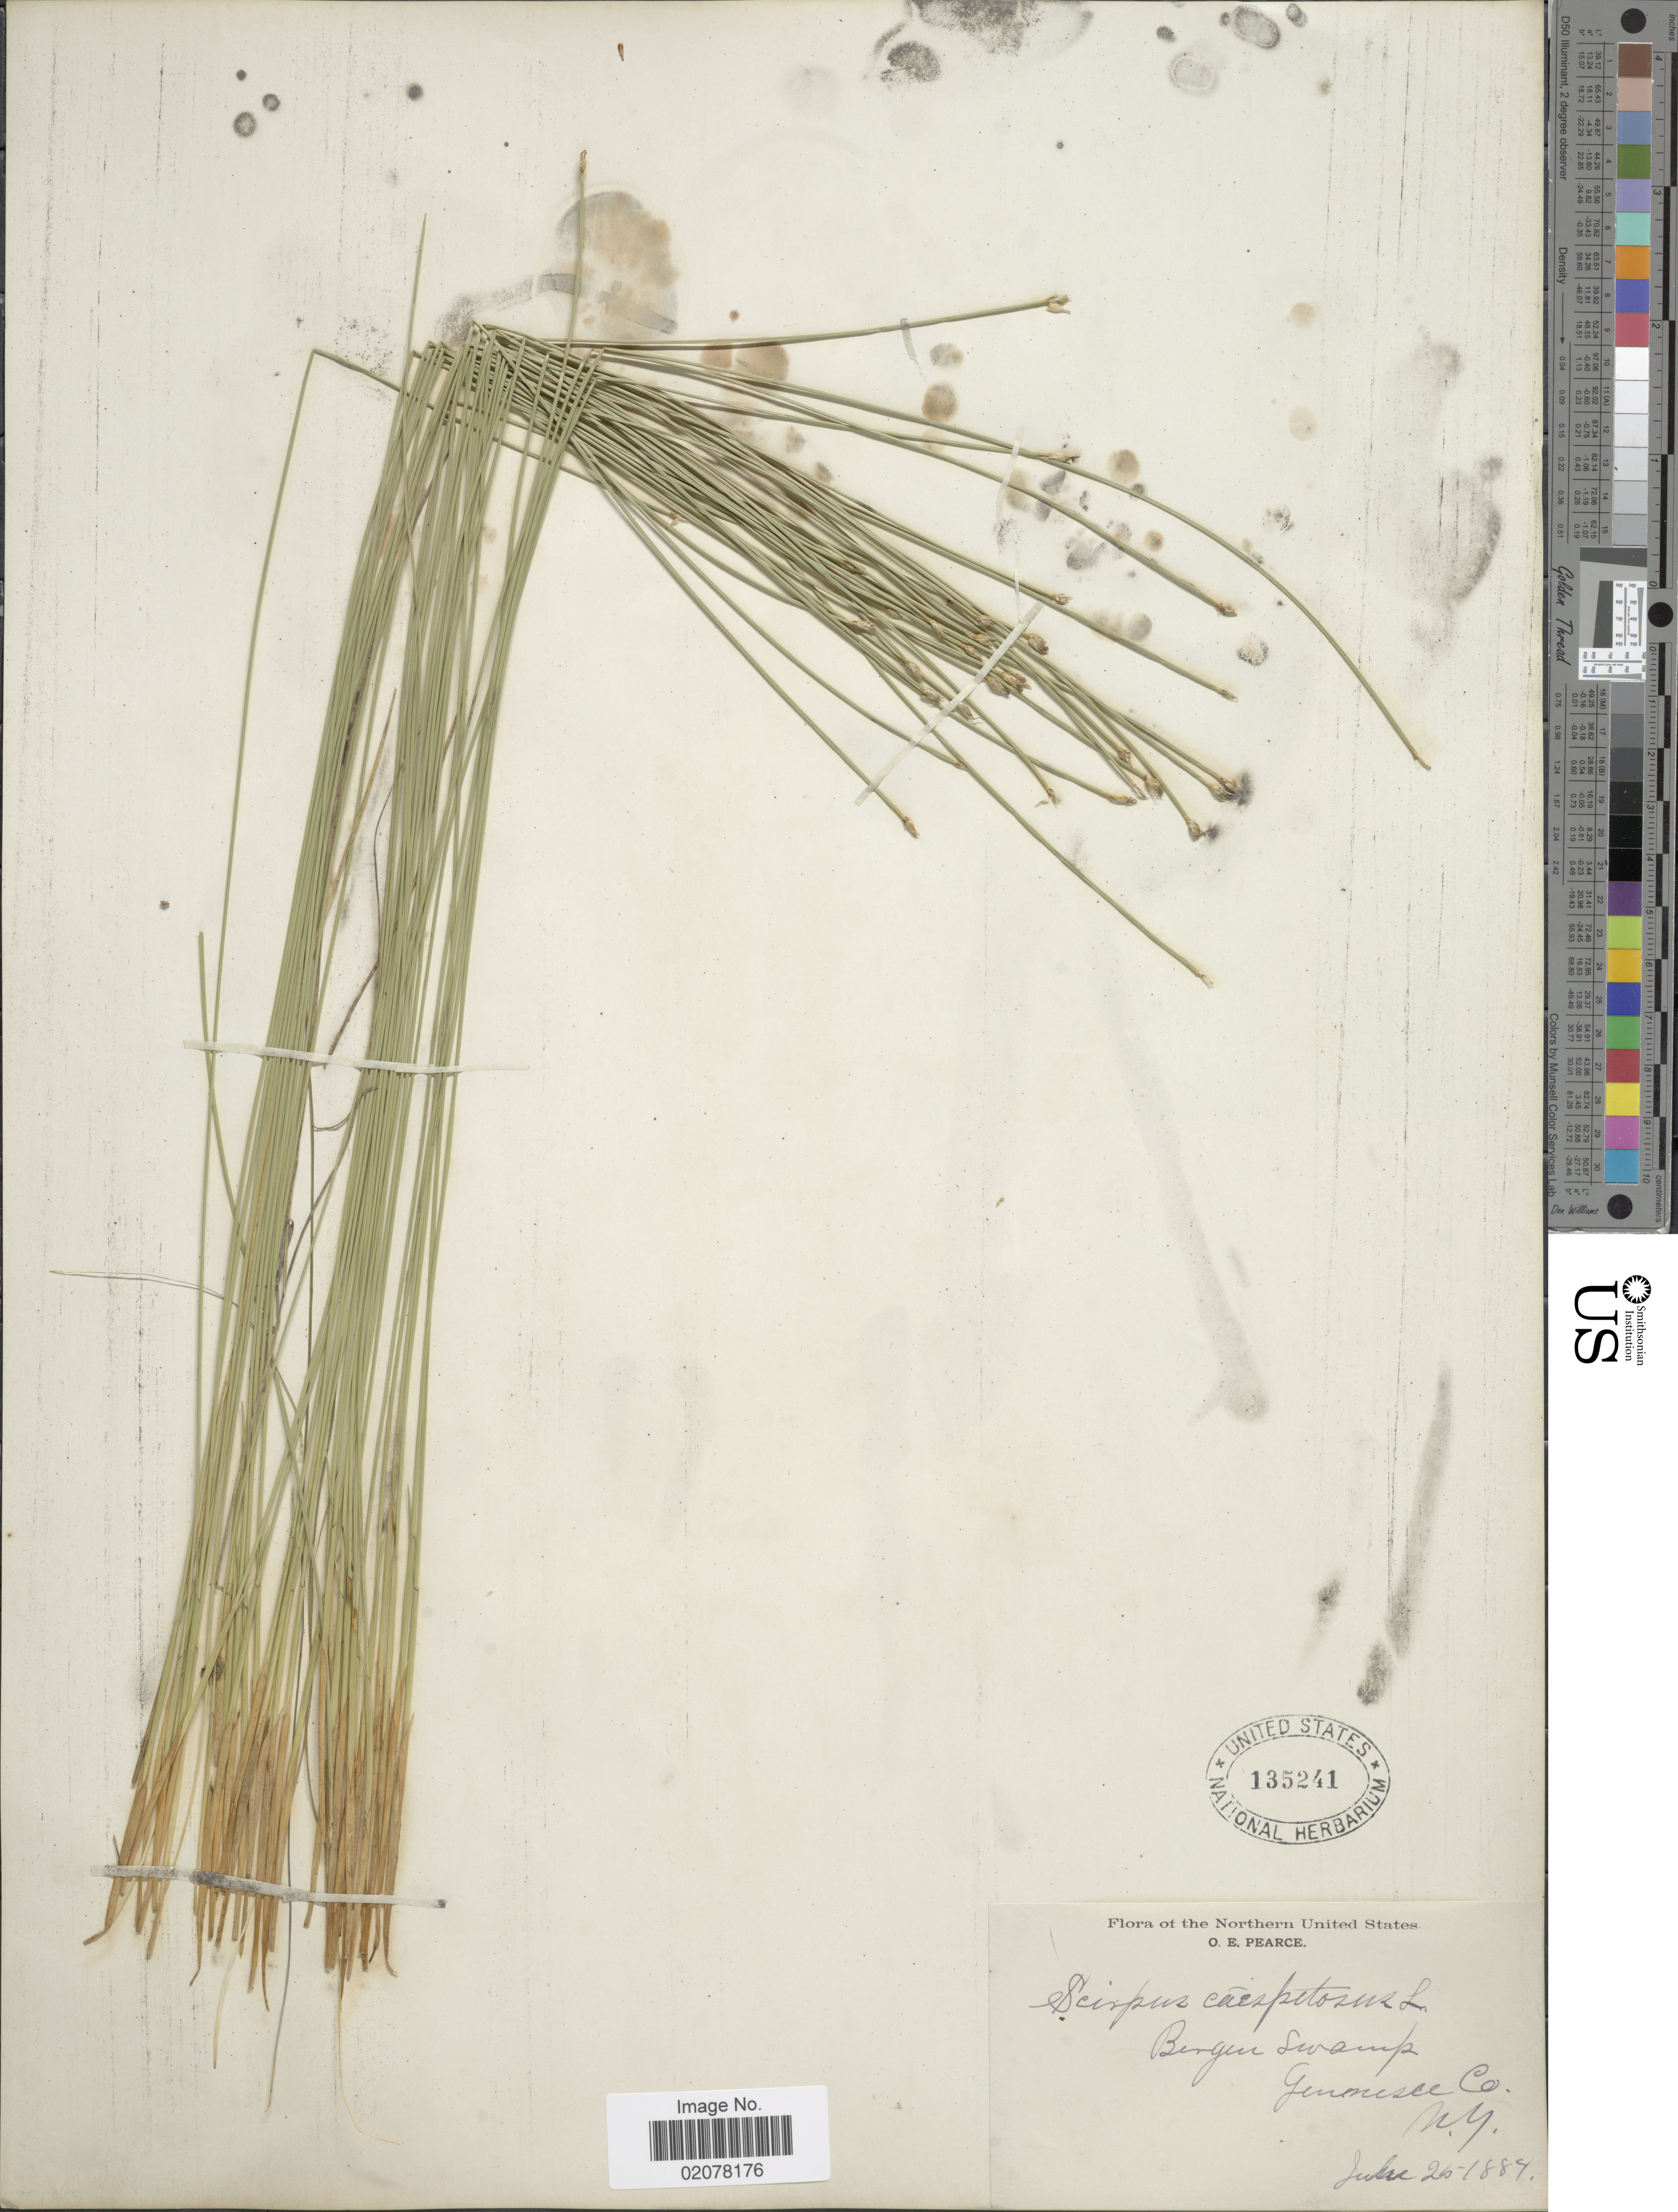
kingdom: Plantae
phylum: Tracheophyta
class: Liliopsida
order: Poales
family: Cyperaceae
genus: Trichophorum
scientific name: Trichophorum cespitosum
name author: (L.) Hartm.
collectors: O. E. Pearce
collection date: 1884-06-25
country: United States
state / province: New York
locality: Northern United States, Bergen Swamp, Genesee Co.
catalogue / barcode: US 135241